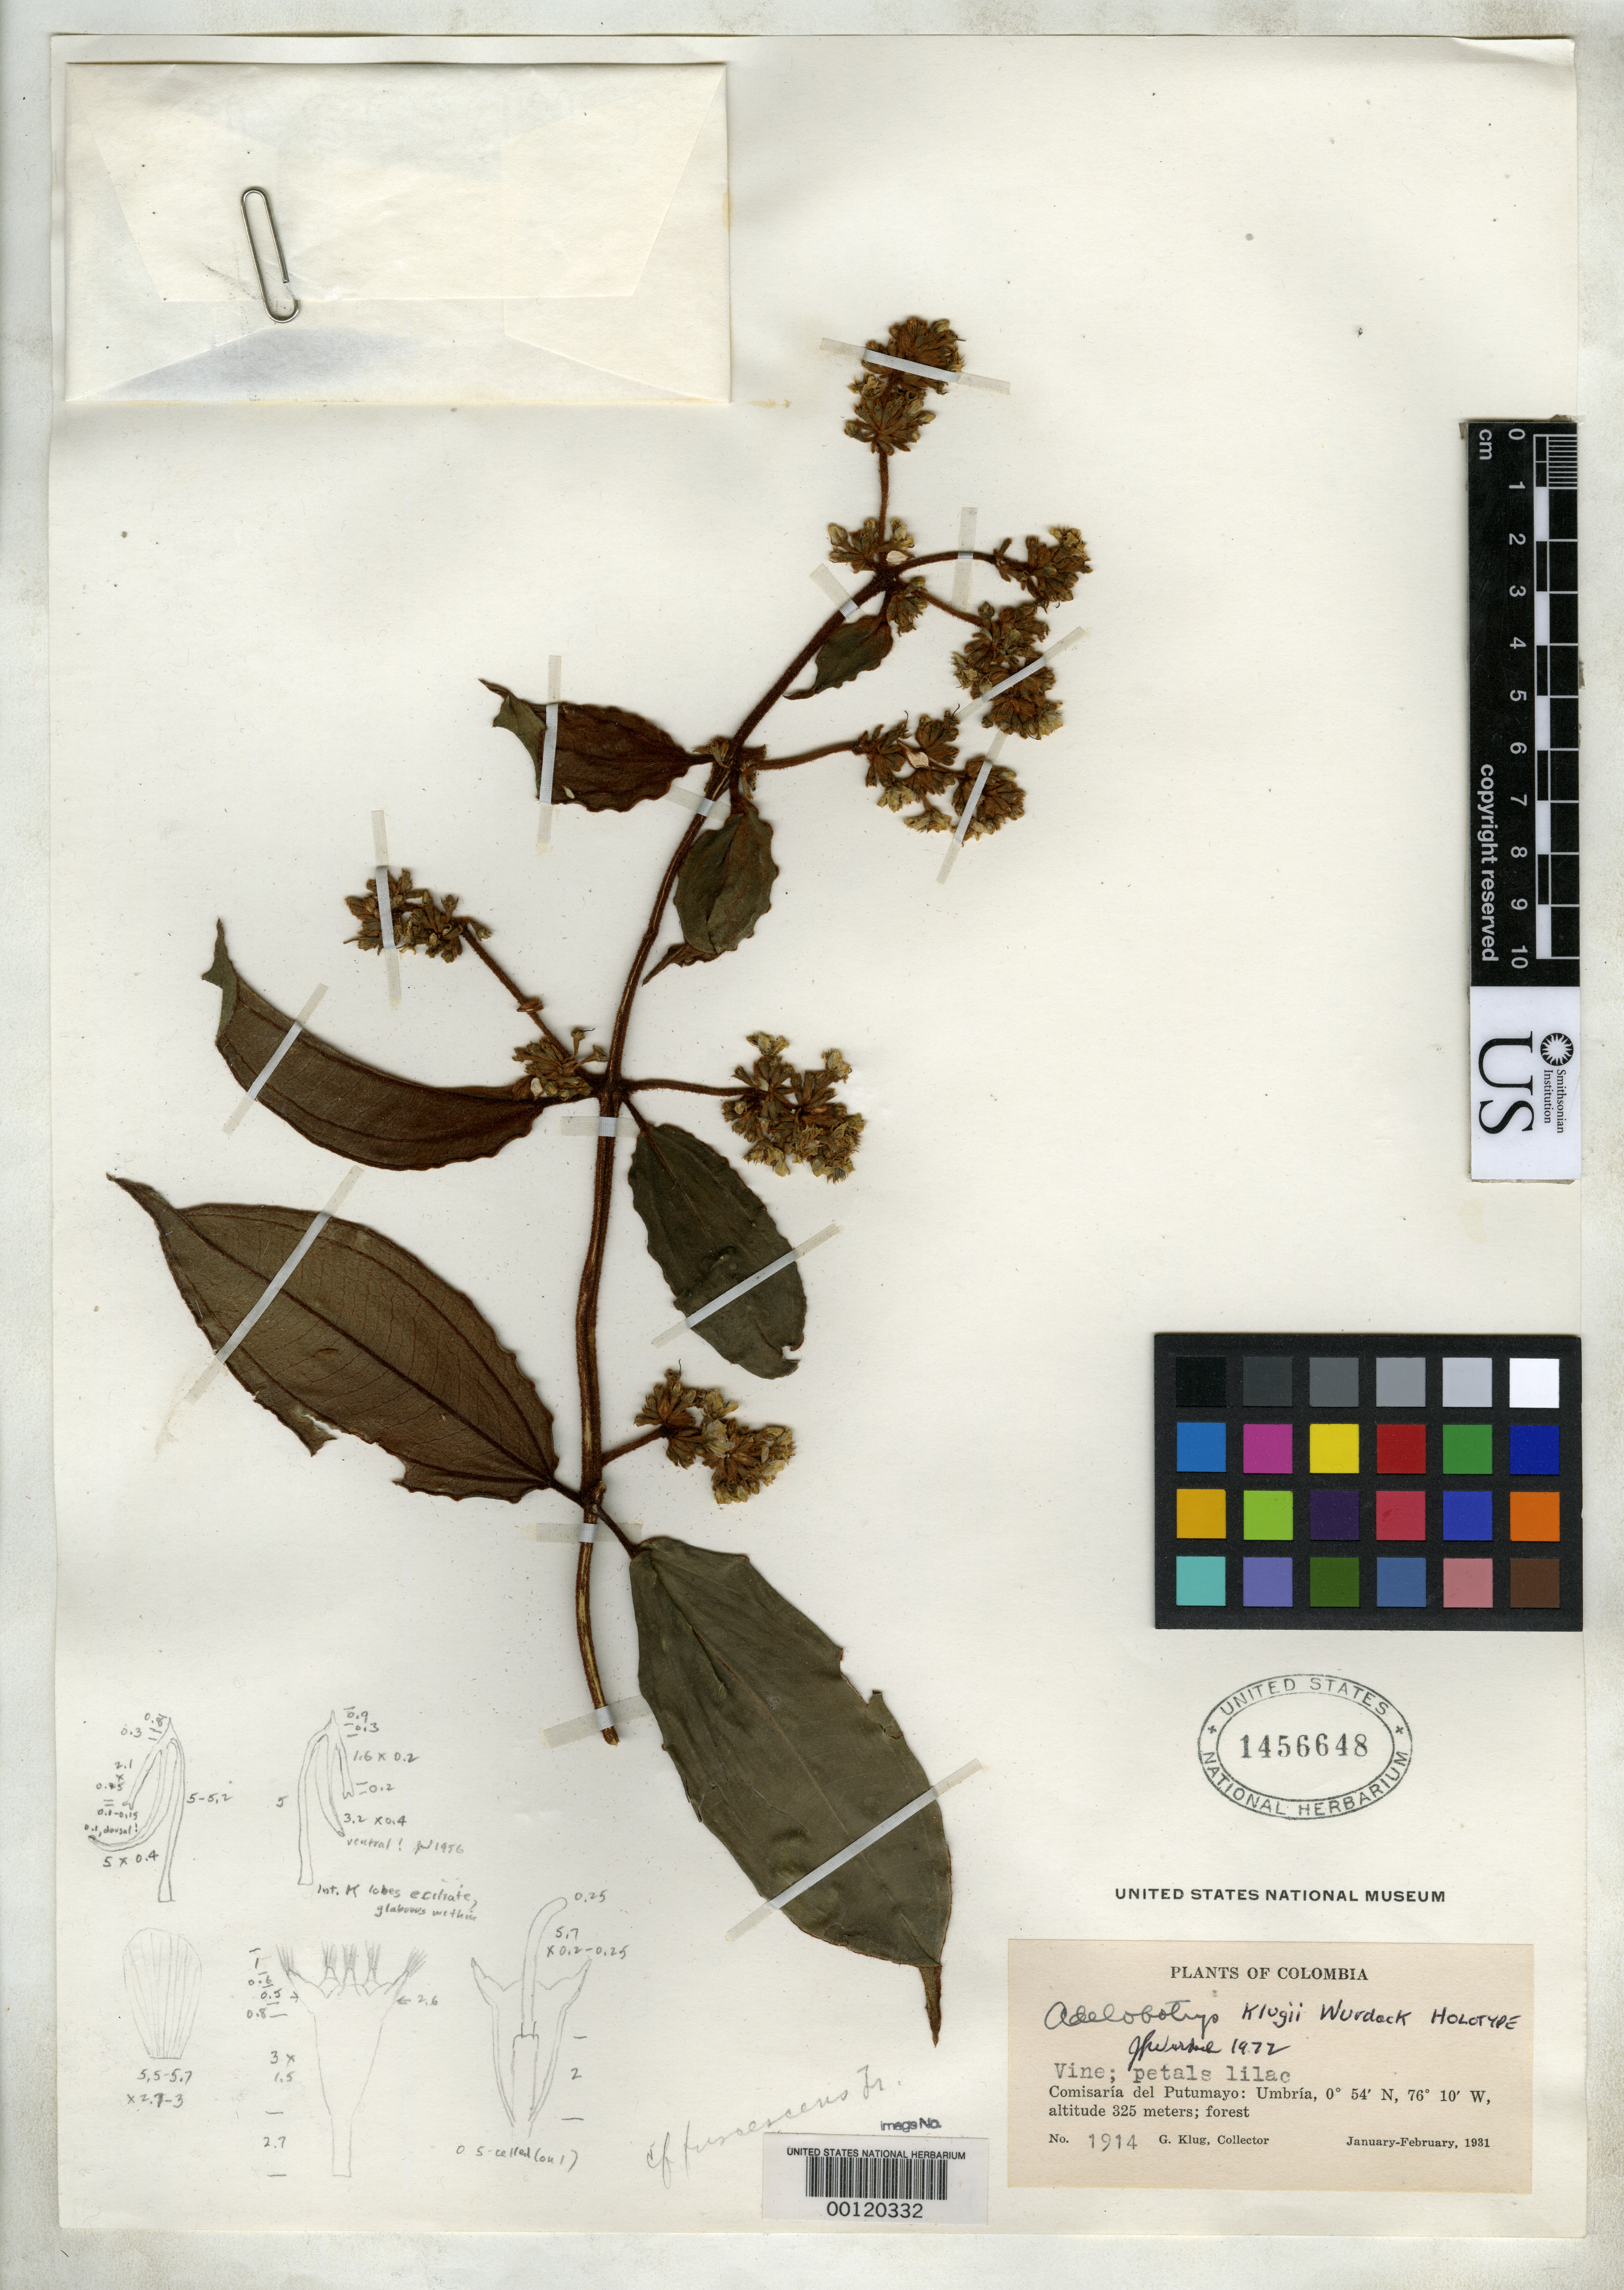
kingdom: Plantae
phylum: Tracheophyta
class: Magnoliopsida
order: Myrtales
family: Melastomataceae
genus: Adelobotrys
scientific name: Adelobotrys klugii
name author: Wurdack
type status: Holotype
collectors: G. Klug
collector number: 1914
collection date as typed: Jan 1931 to -- Feb 1931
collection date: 1931-01/1931-02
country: Colombia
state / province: Putumayo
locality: Unbria.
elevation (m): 325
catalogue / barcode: US 1456648